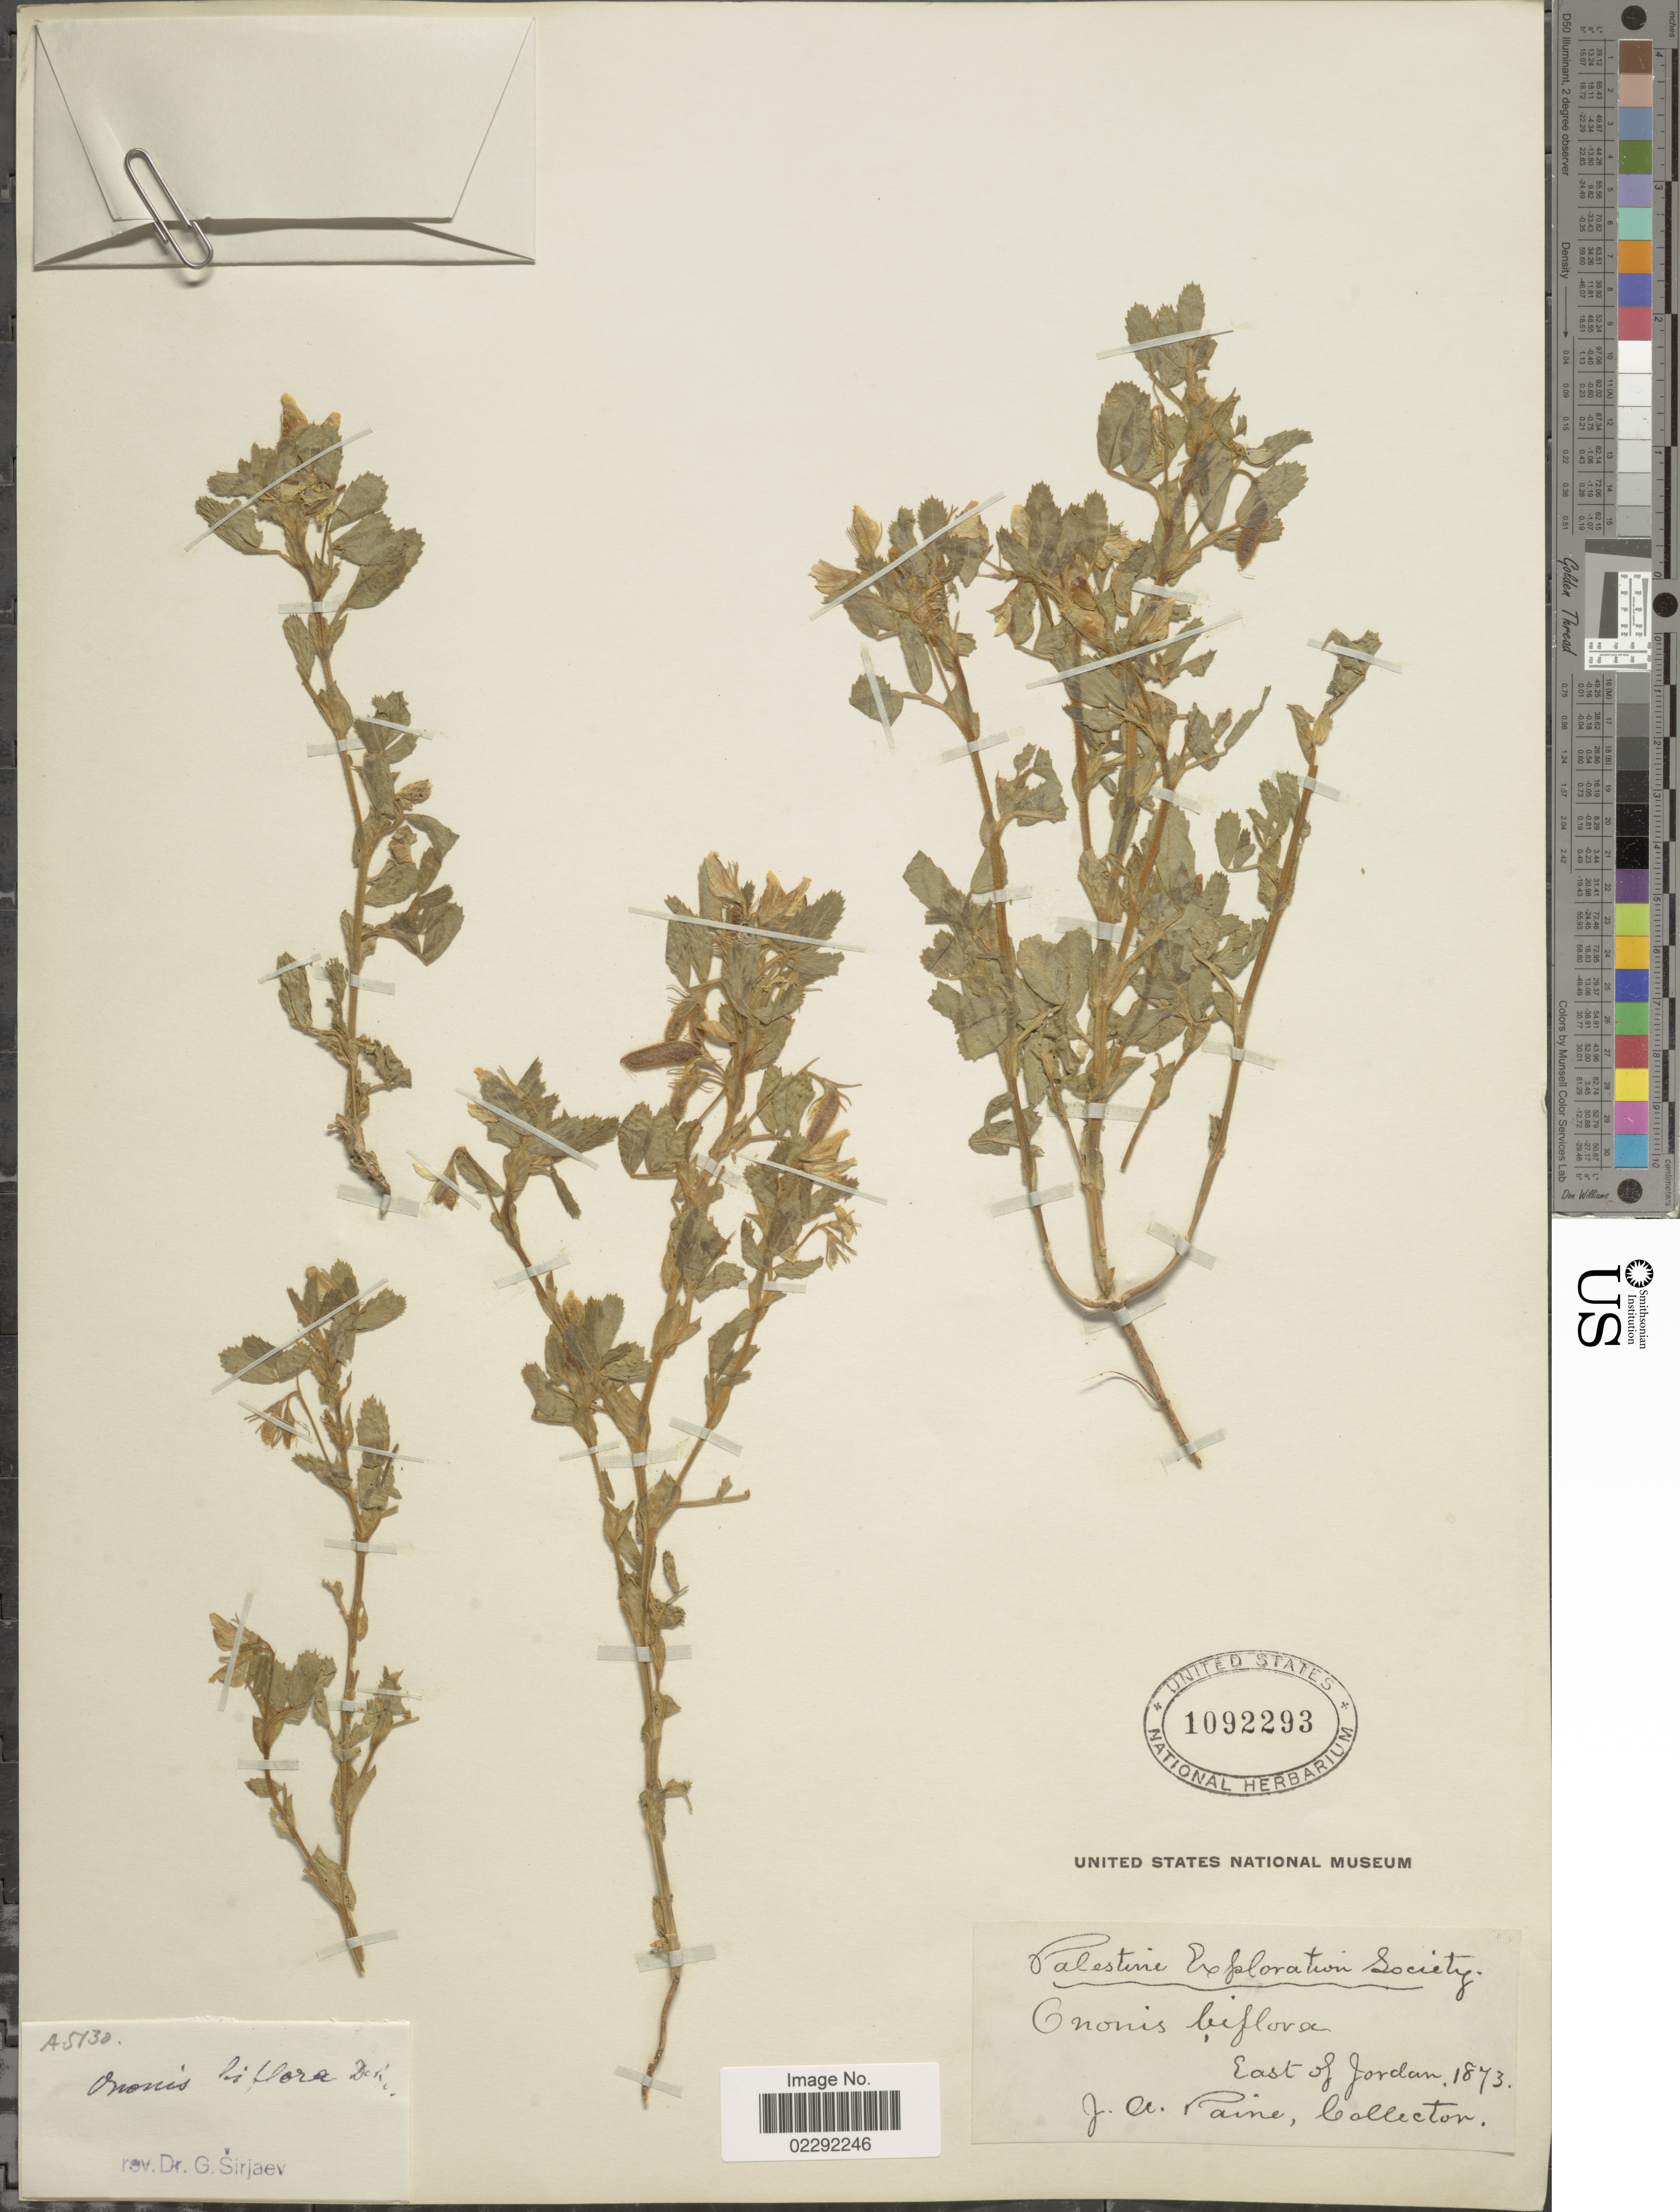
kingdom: Plantae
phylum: Tracheophyta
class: Magnoliopsida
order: Fabales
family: Fabaceae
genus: Ononis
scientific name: Ononis biflora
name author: Desf.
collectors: J. A. Paine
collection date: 1873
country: Jordan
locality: Palestine. East of Jordan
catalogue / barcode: US 1092293